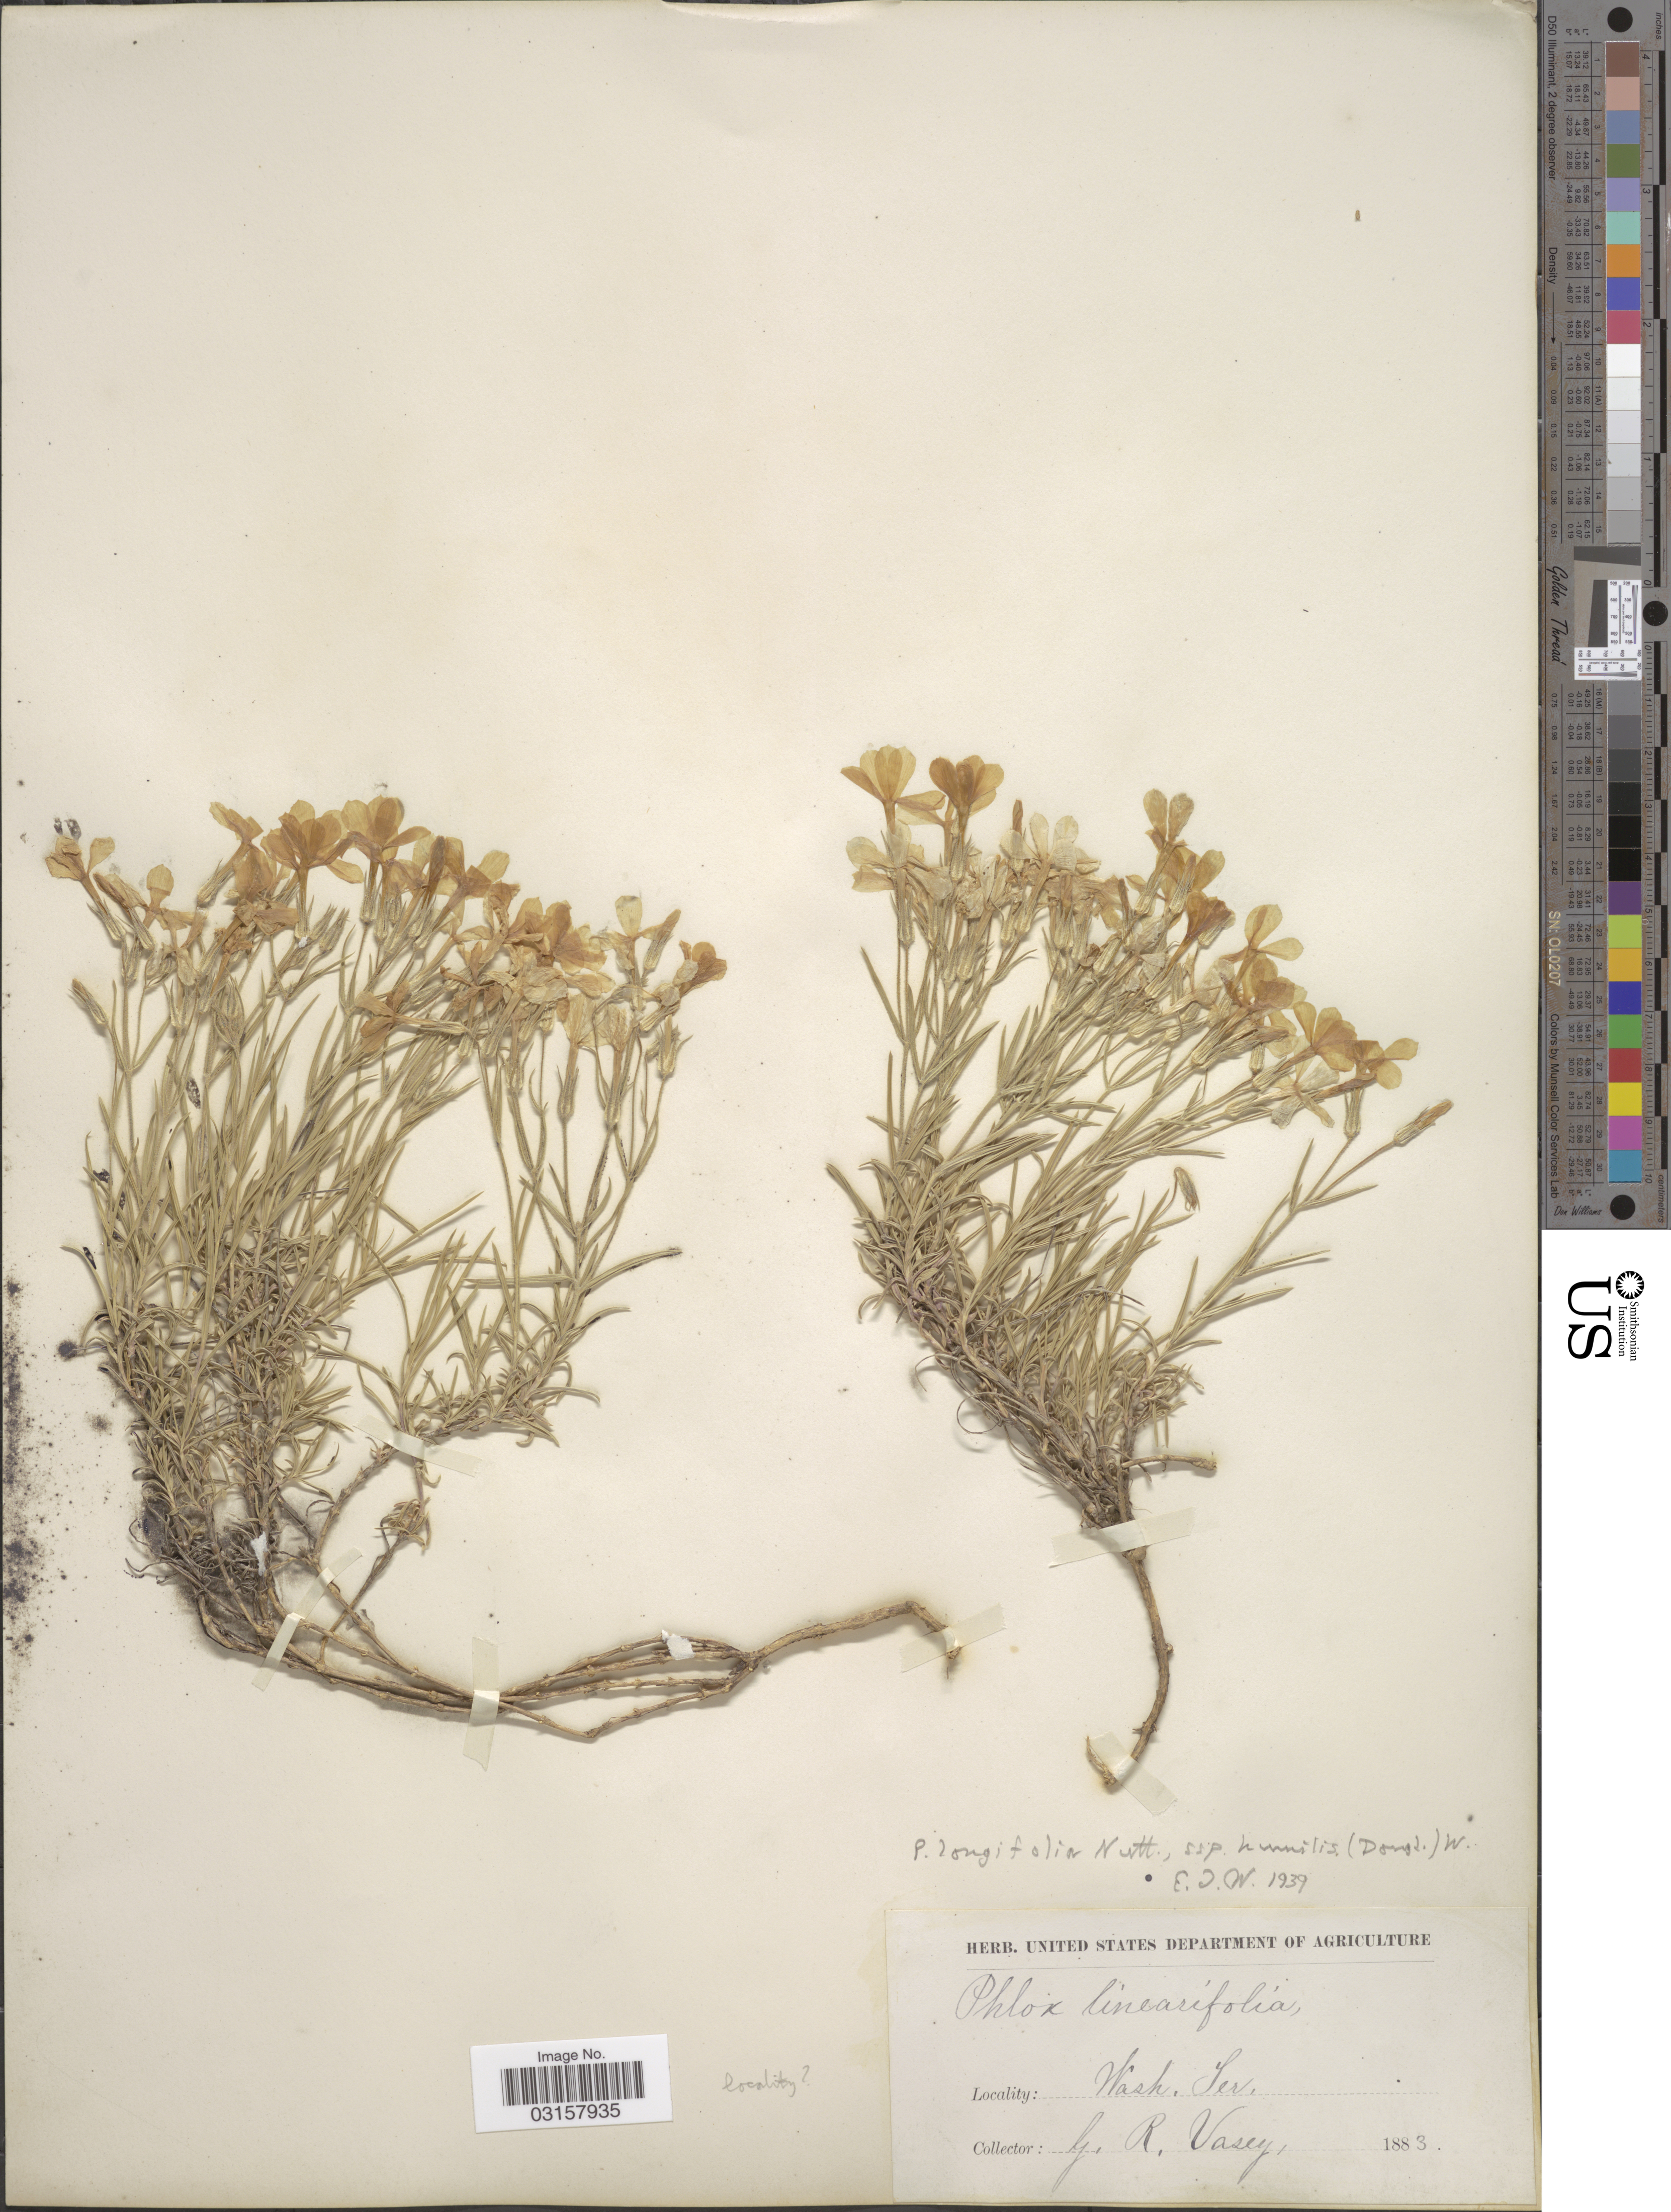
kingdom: Plantae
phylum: Tracheophyta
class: Magnoliopsida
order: Ericales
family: Polemoniaceae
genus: Phlox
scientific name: Phlox longifolia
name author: Nutt.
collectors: G. R. Vasey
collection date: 1883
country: United States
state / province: Washington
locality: Wash. Ter.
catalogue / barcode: US 103167